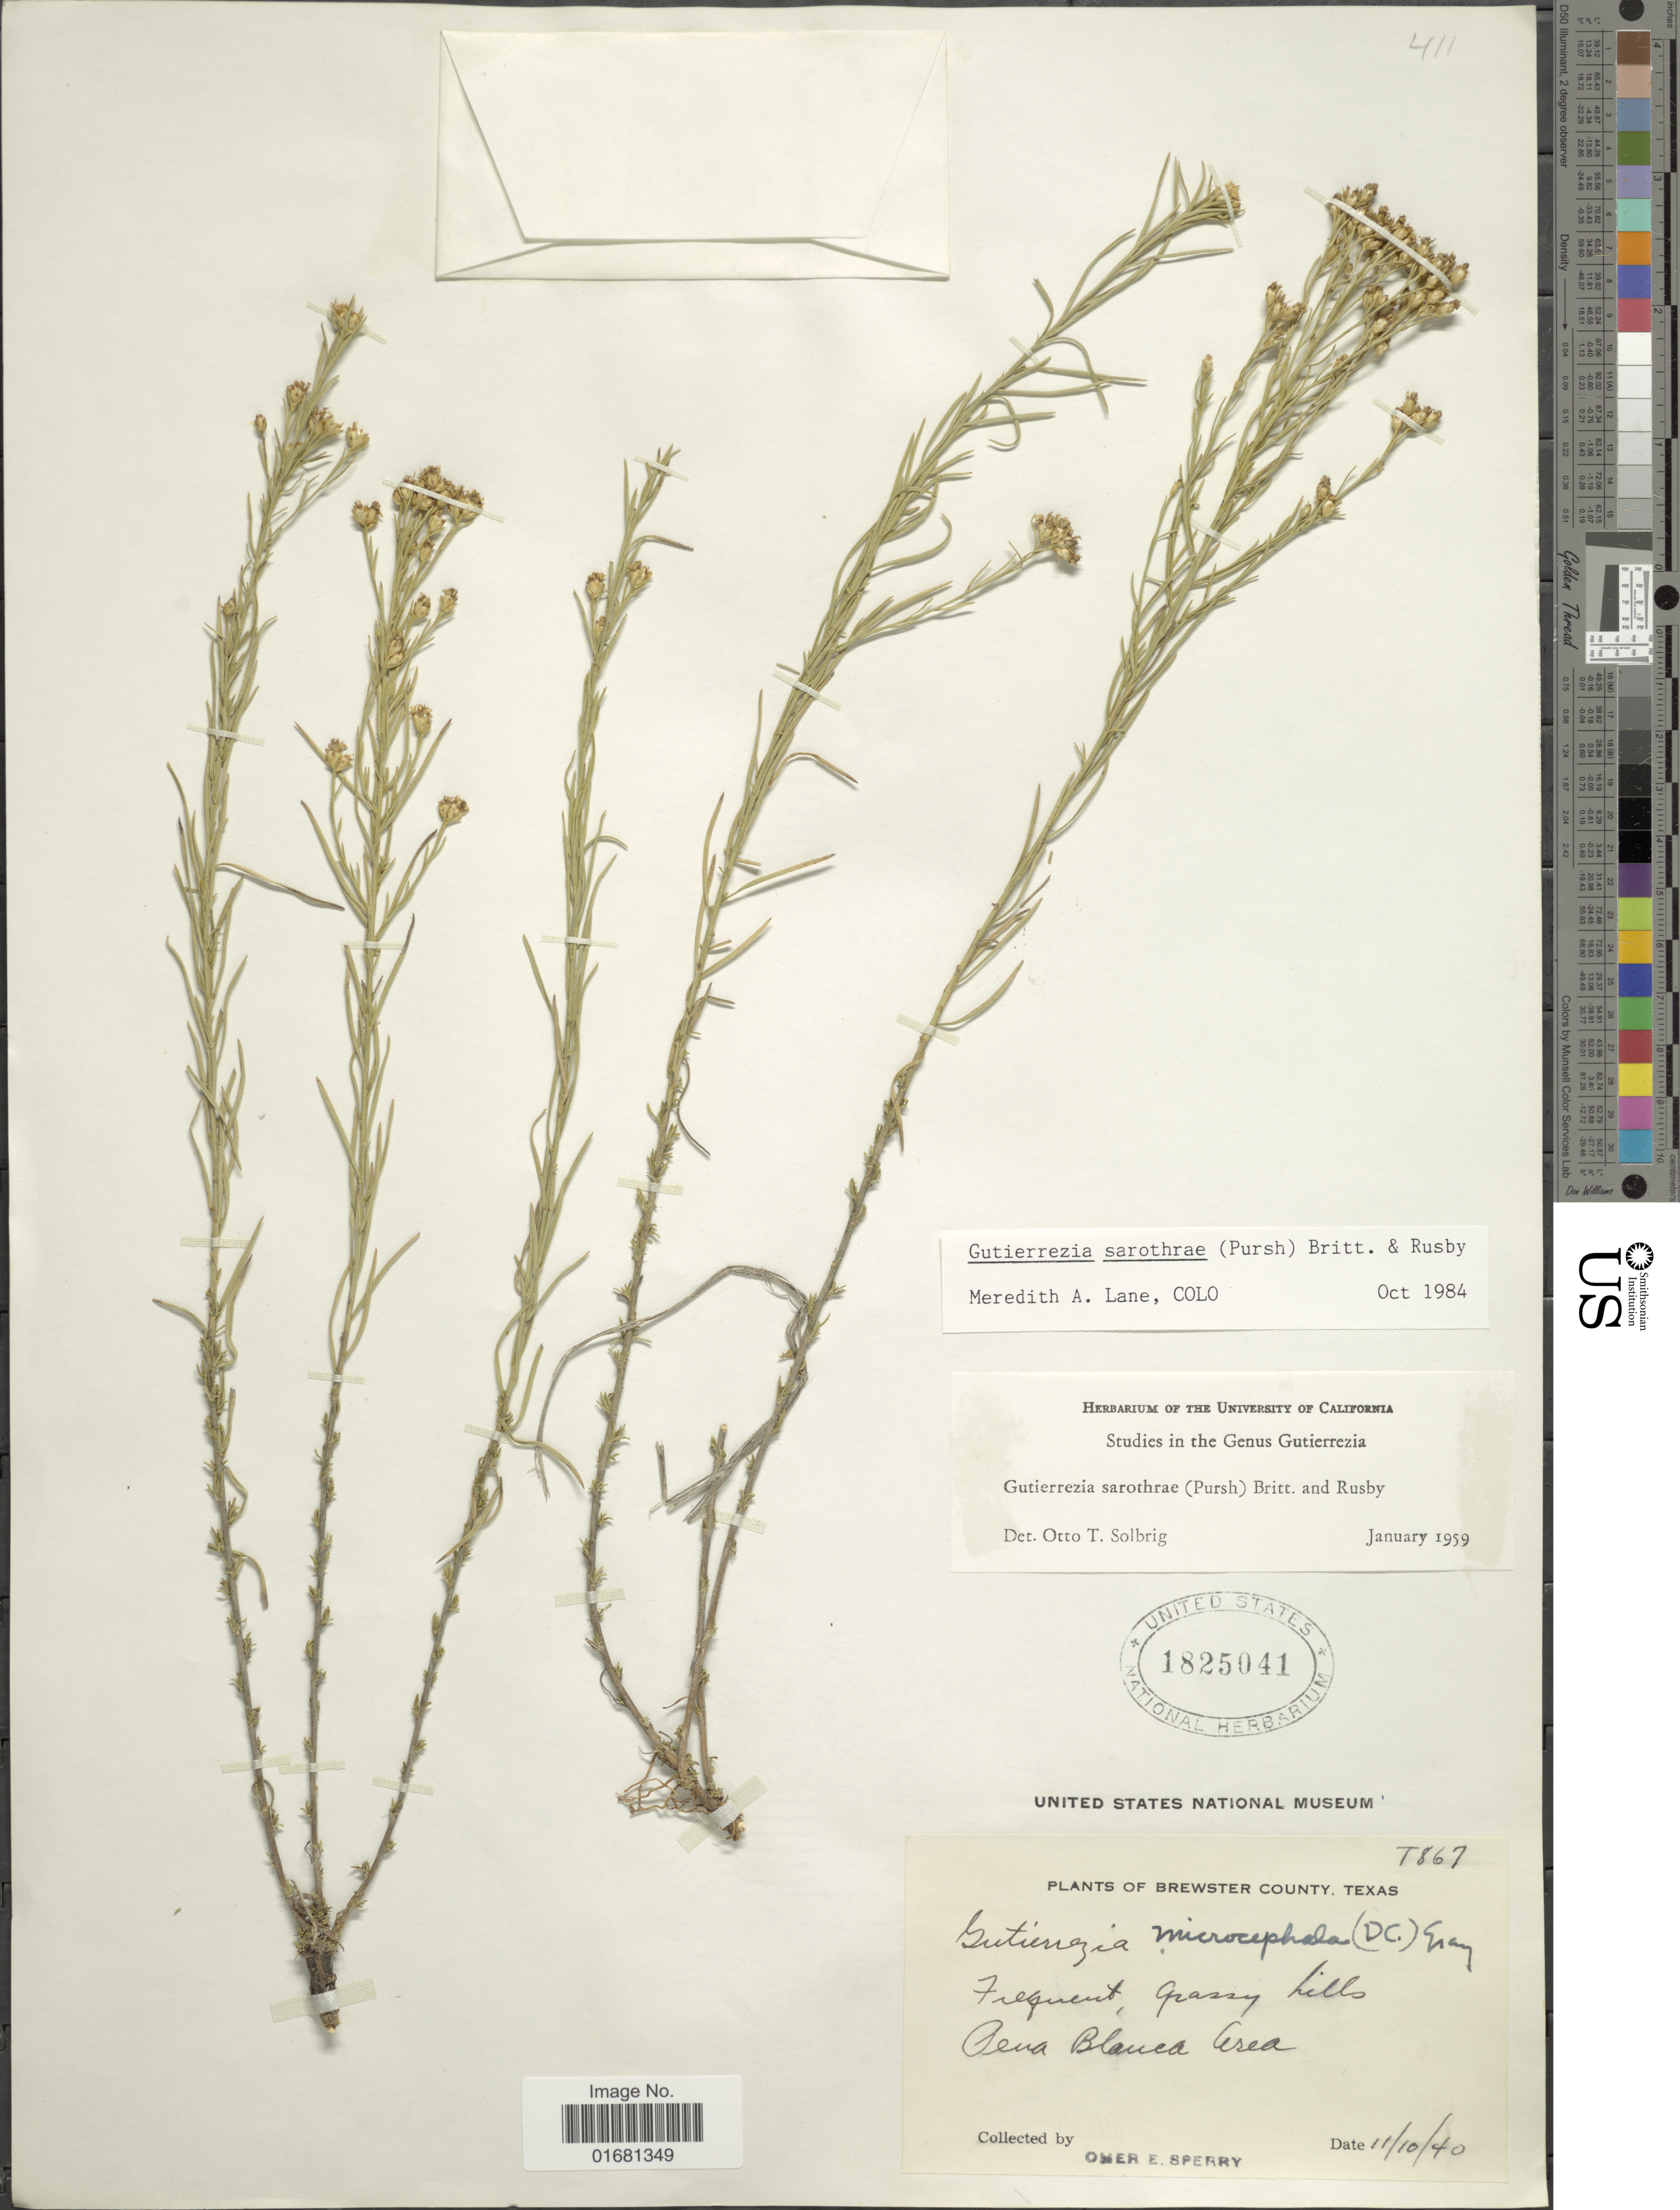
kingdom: Plantae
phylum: Tracheophyta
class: Magnoliopsida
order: Asterales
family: Asteraceae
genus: Gutierrezia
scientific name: Gutierrezia sarothrae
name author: (Pursh) Britton & Rusby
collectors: O. E. Sperry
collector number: T867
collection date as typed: Transcribed d/m/y: 10/11/40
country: United States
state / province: Texas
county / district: Brewster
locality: Frequent, grassy hills. Pena Blanca Area.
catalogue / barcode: US 1825041